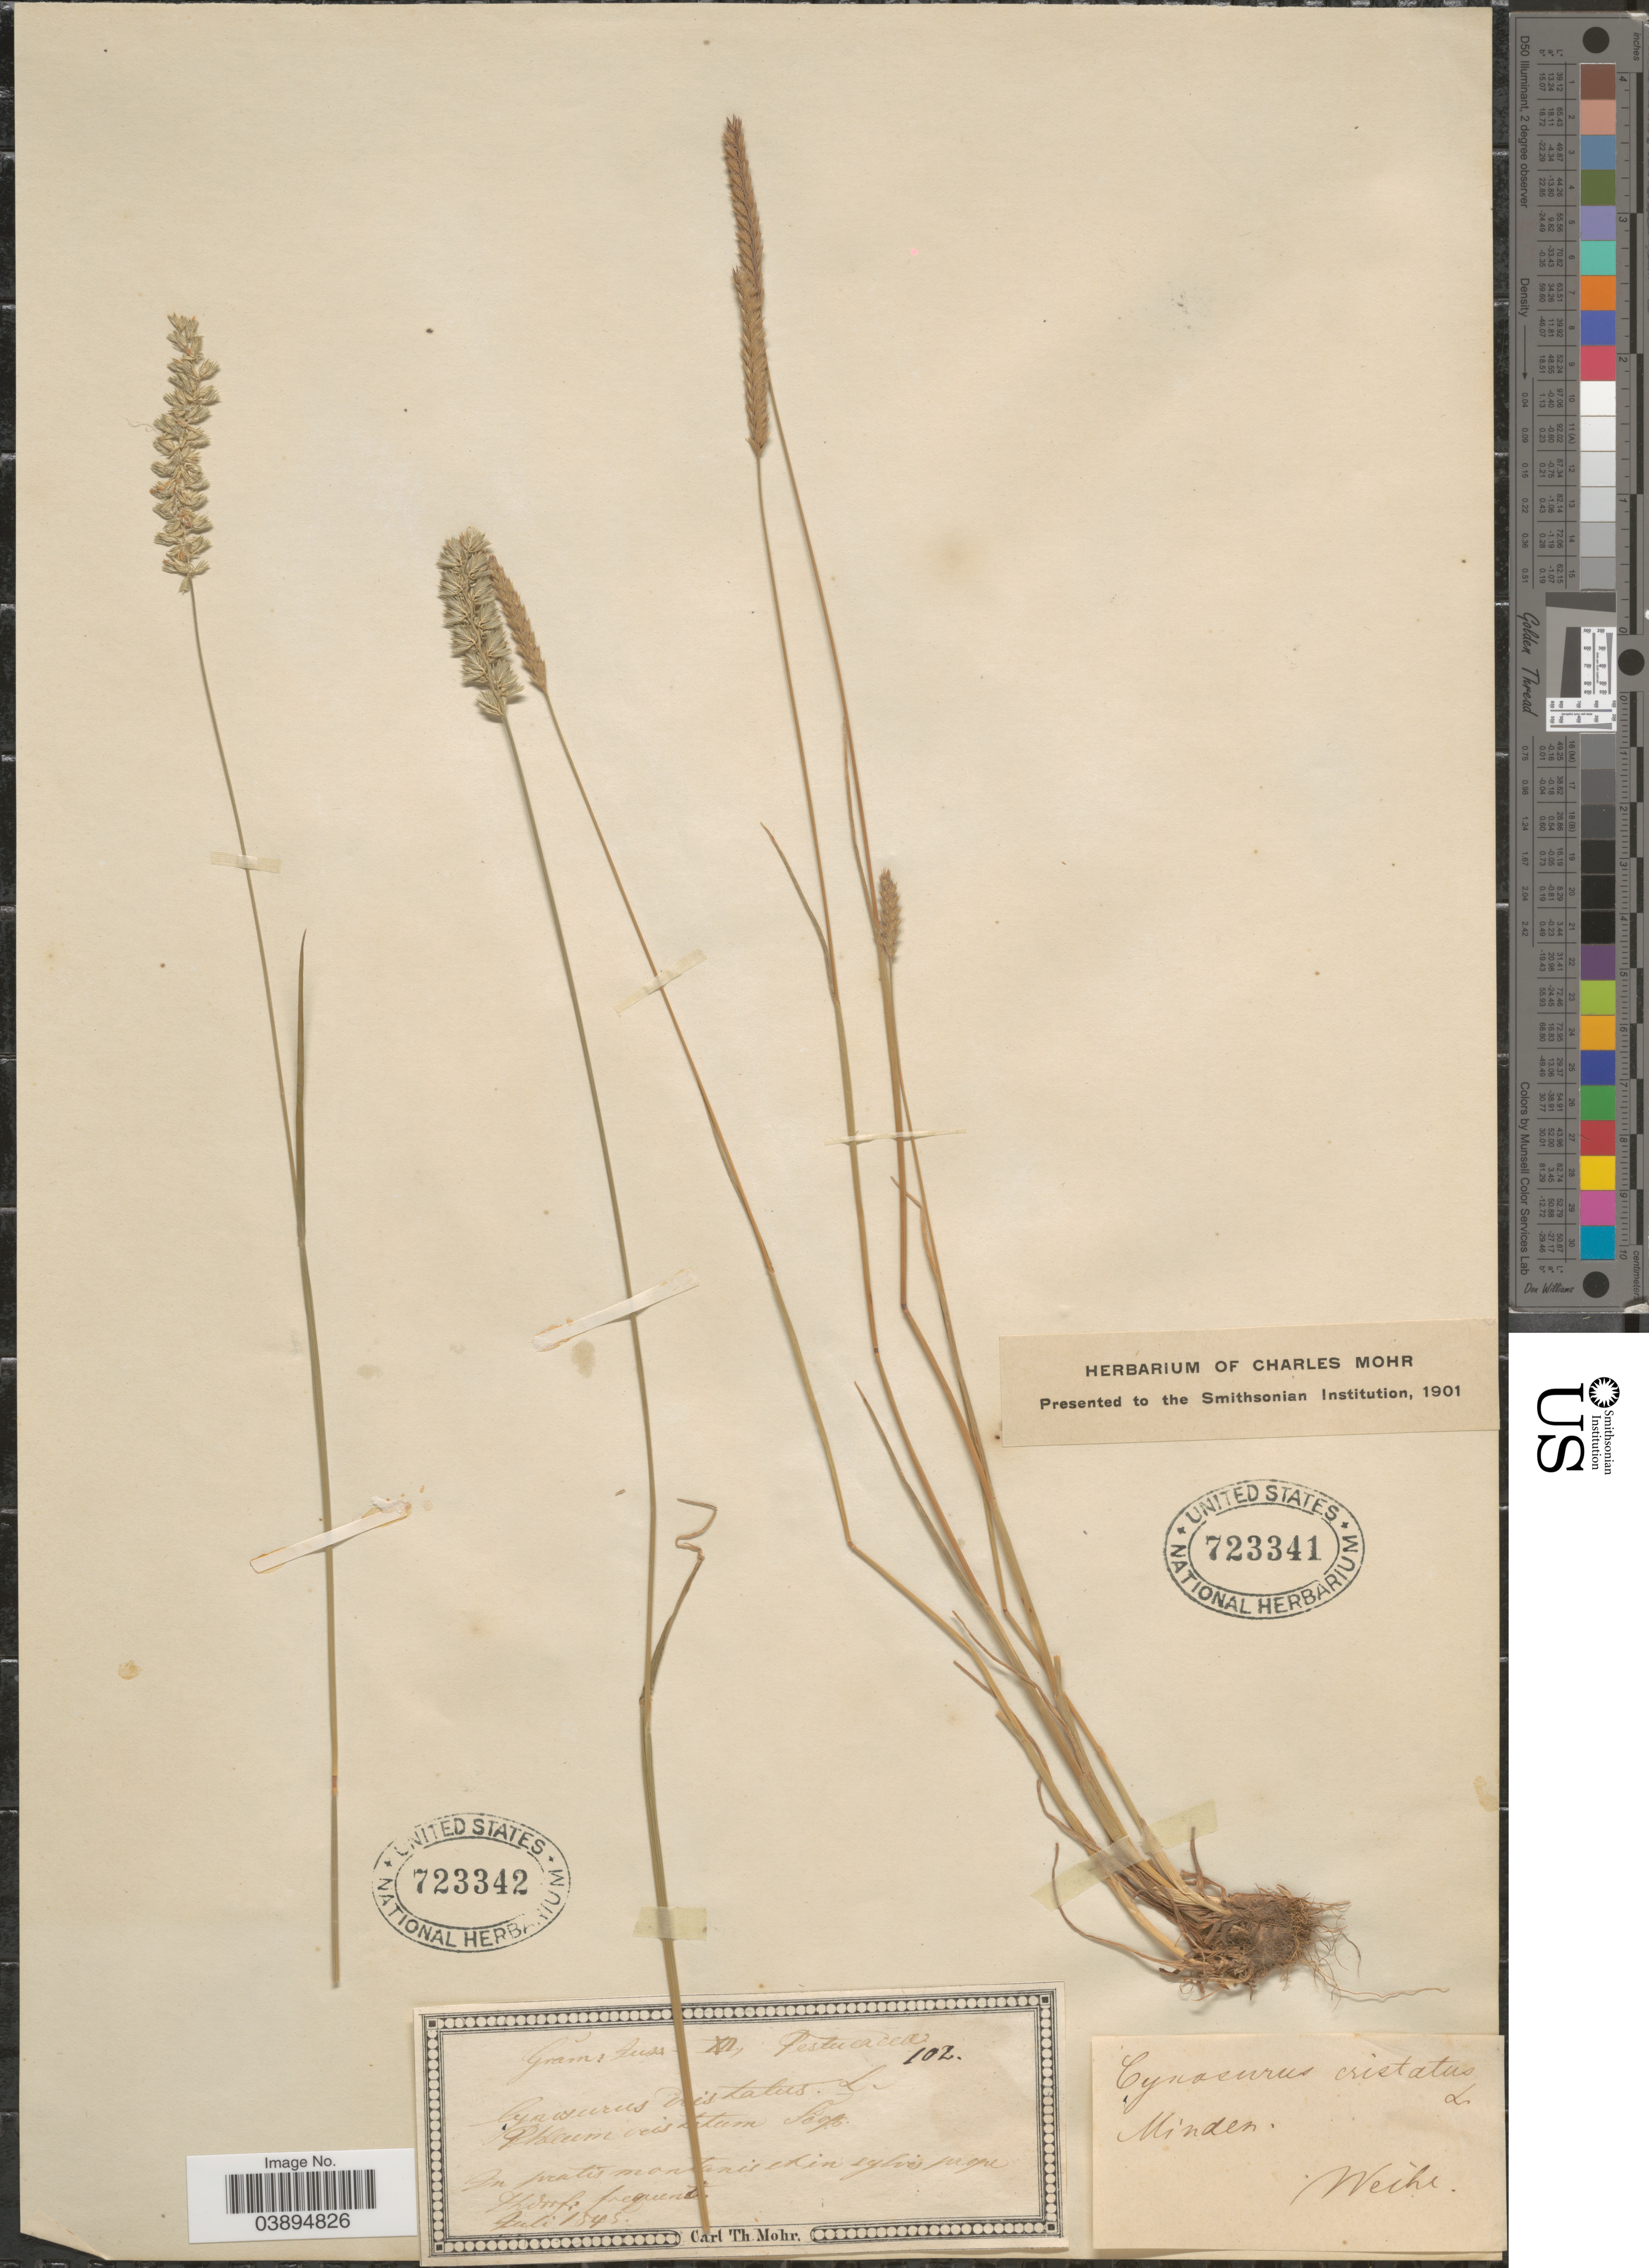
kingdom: Plantae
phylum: Tracheophyta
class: Liliopsida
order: Poales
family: Poaceae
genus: Cynosurus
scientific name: Cynosurus cristatus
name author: L.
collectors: Mohr, C. T. (herbarium)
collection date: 1845-07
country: Germany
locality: In pratis montanis et in sylvis prope Thdorf.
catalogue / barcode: US 723342